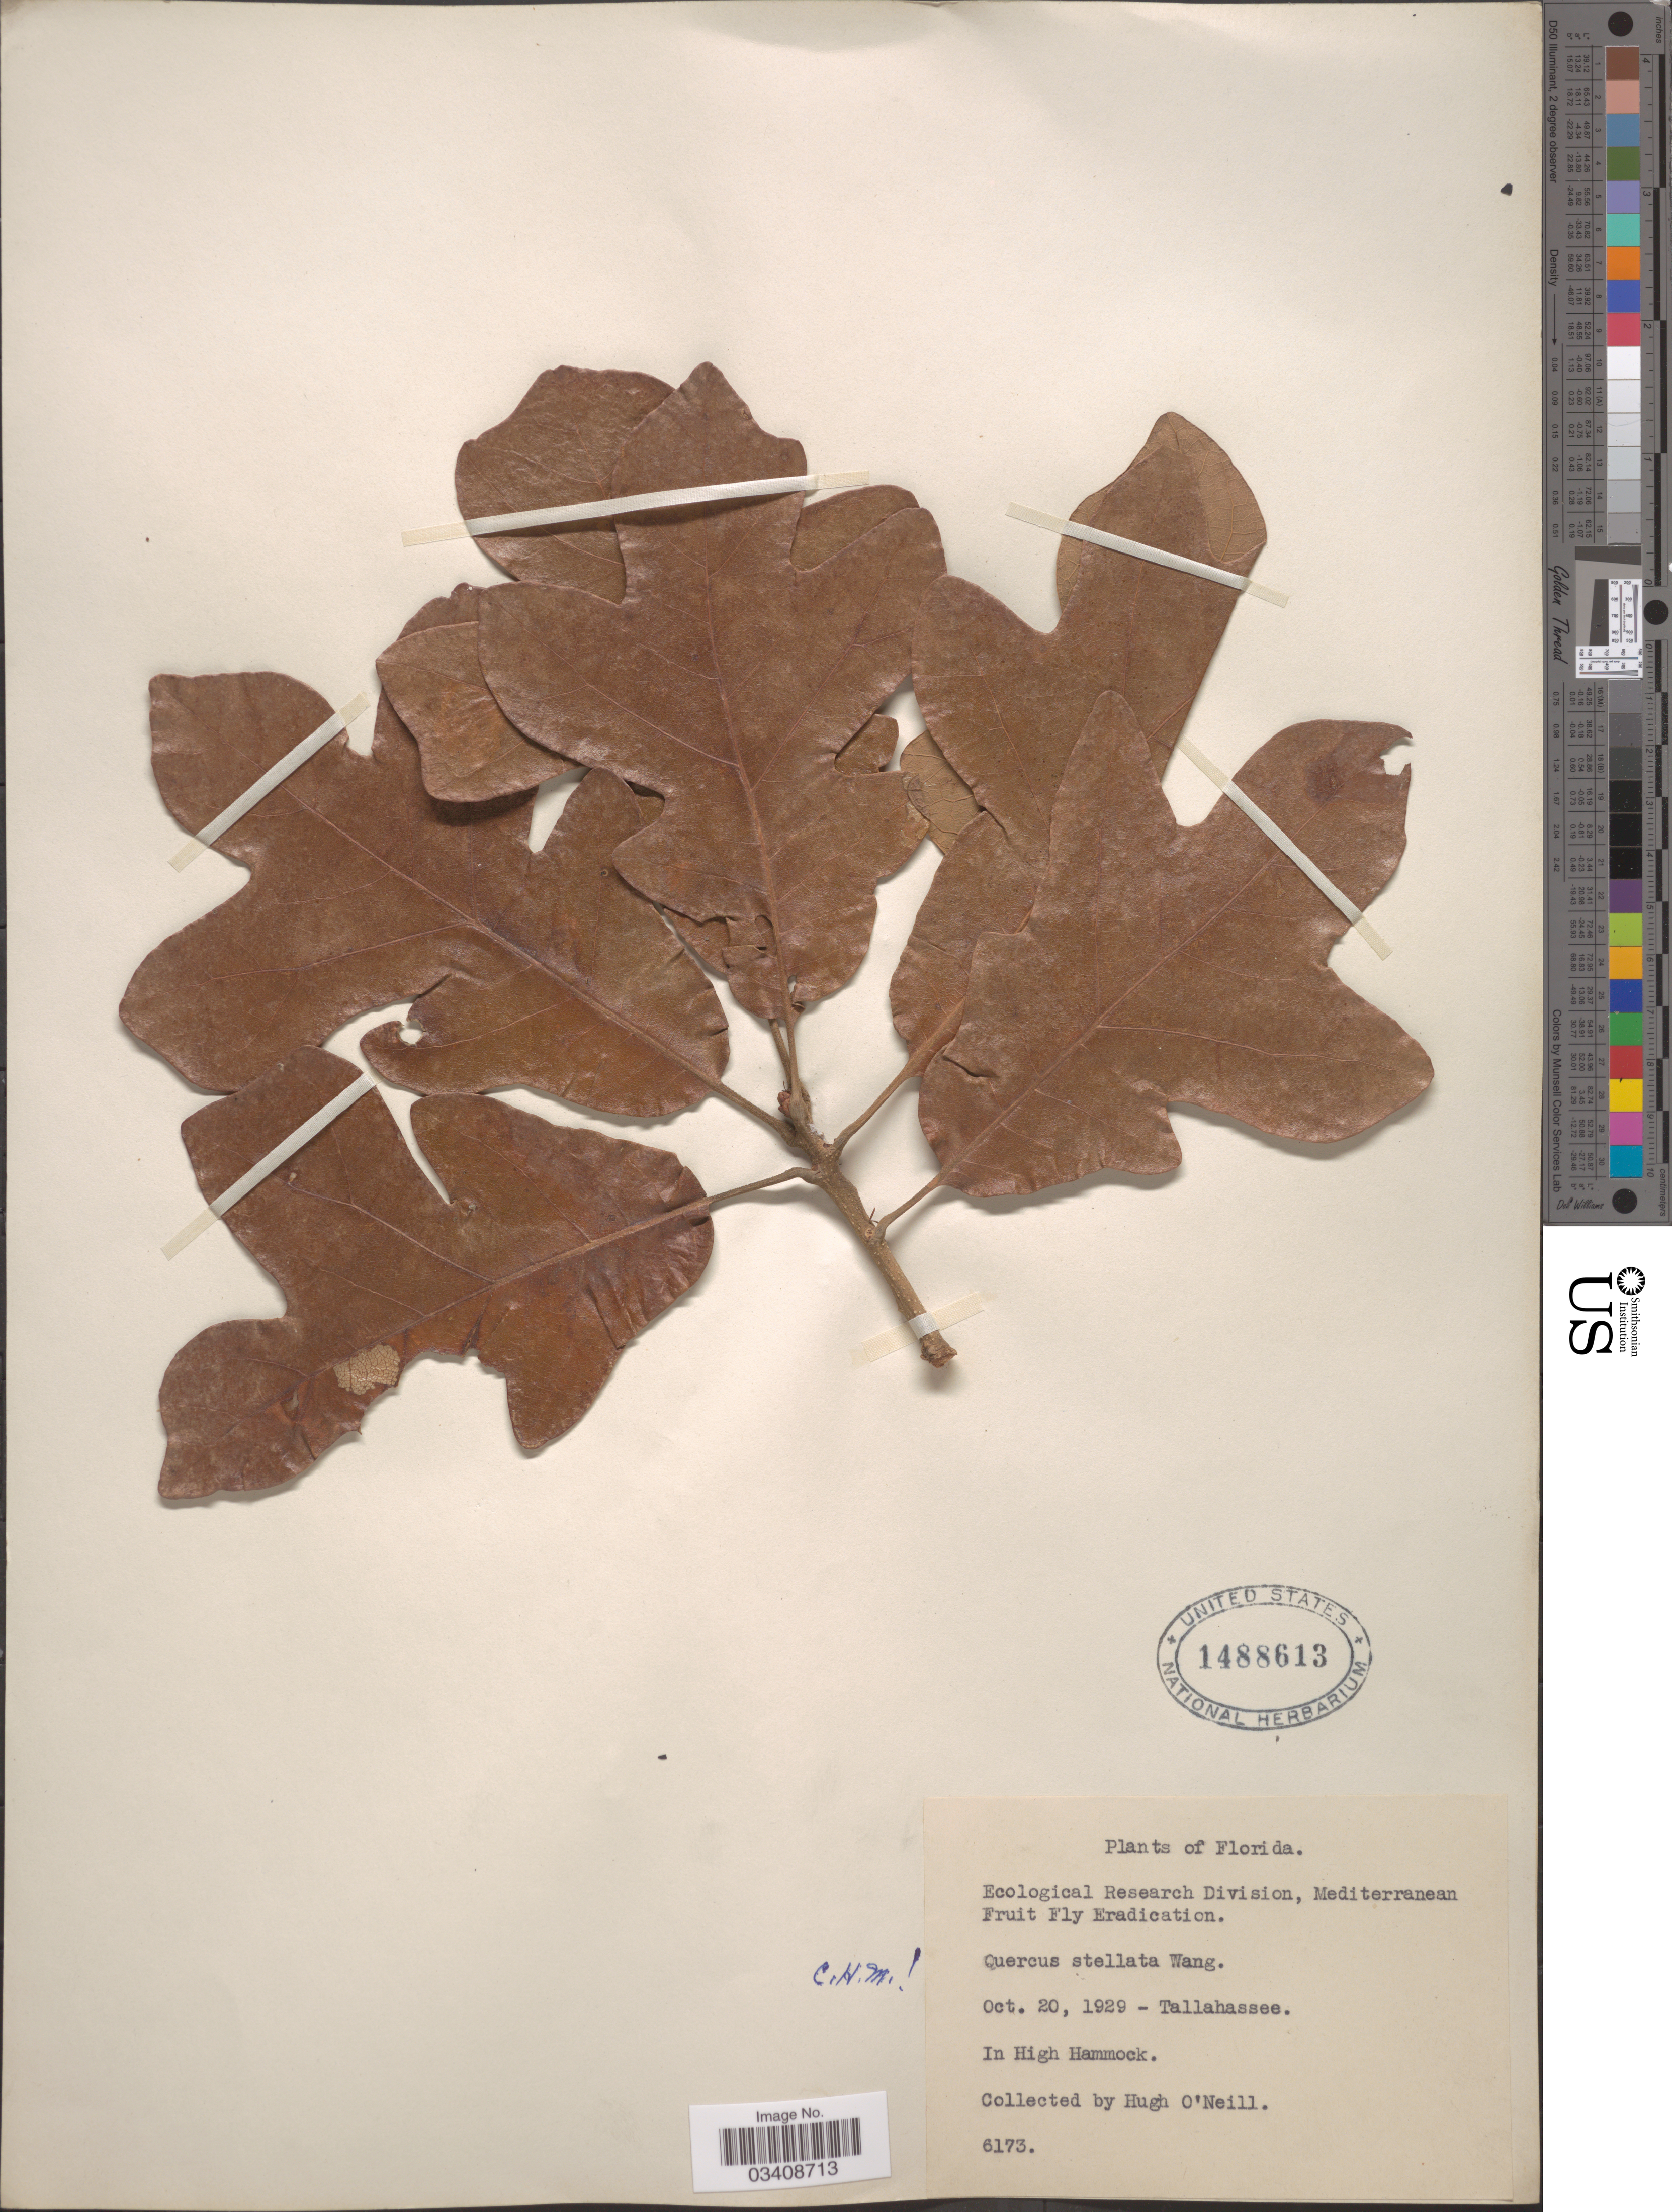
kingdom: Plantae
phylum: Tracheophyta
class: Magnoliopsida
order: Fagales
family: Fagaceae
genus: Quercus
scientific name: Quercus stellata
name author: Wangenh.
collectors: H. O'Neill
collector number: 6173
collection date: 1929-10-20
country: United States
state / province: Florida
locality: Tallahassee. In High Hammock.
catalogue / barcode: US 1488613